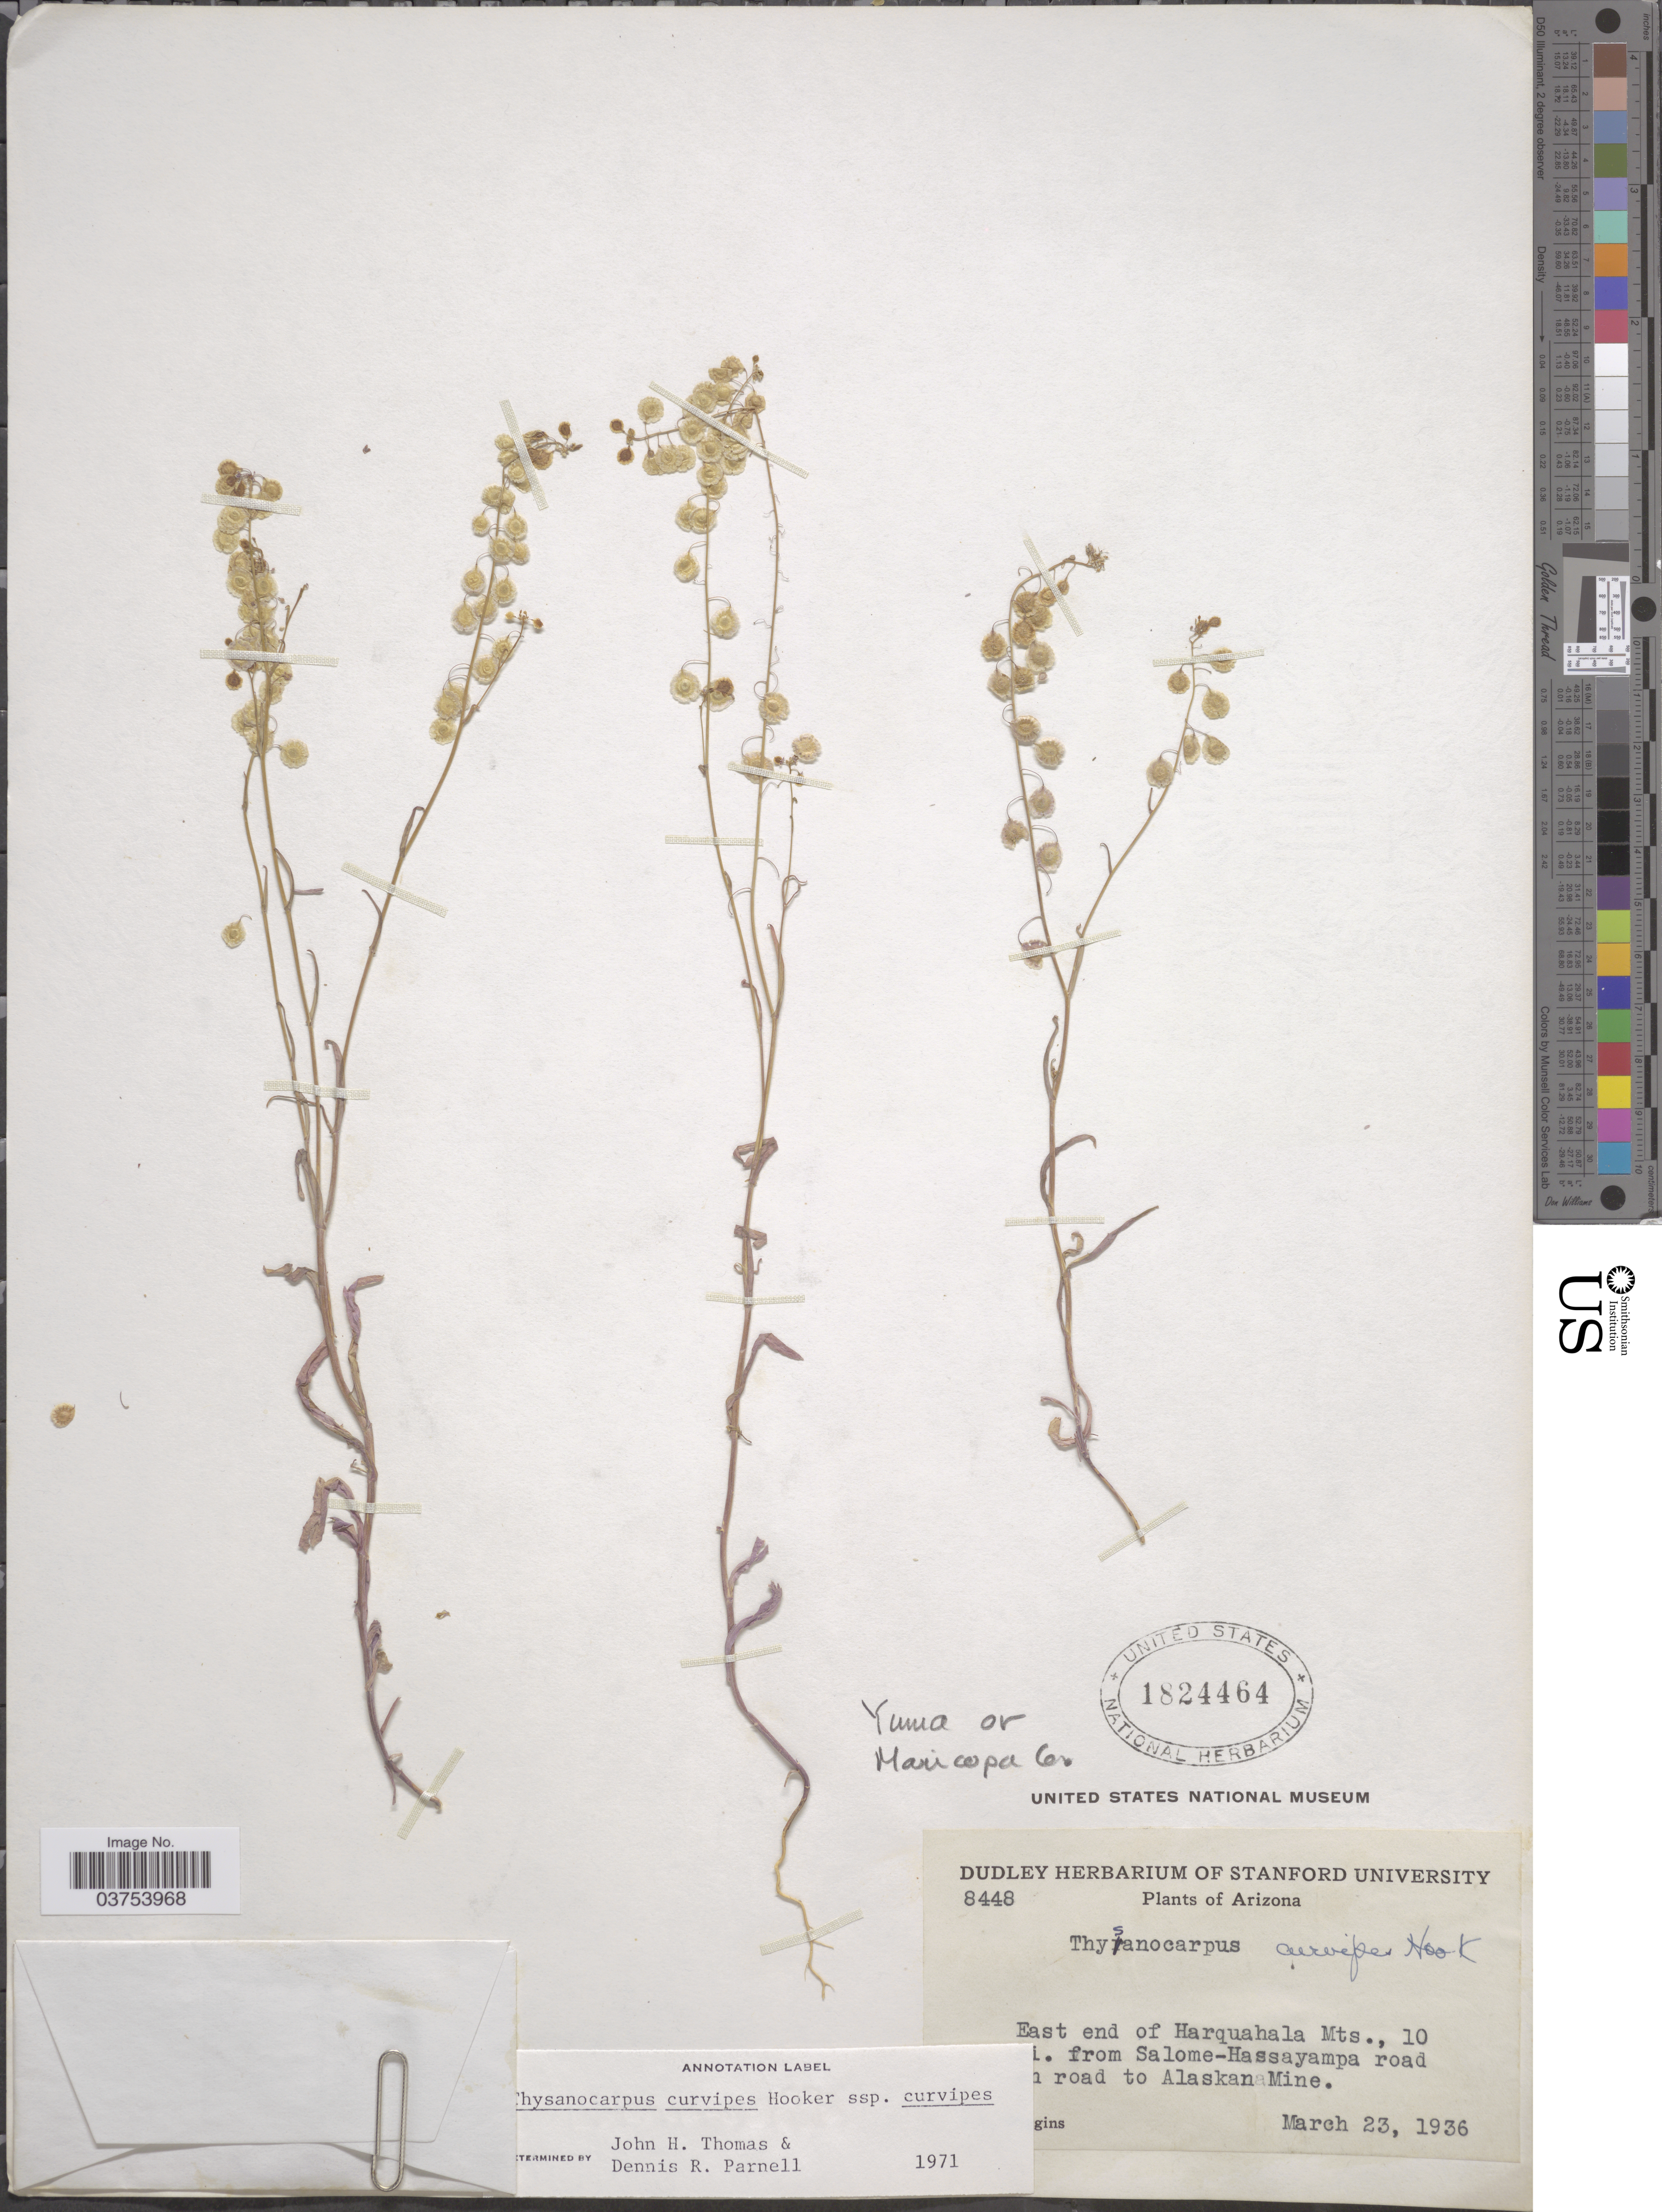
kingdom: Plantae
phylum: Tracheophyta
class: Magnoliopsida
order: Brassicales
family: Brassicaceae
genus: Thysanocarpus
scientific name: Thysanocarpus curvipes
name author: Hook.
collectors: I. L. Wiggins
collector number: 8448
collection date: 1936-03-23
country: United States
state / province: Arizona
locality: Yuma or Maricopa Co. East end of Harquahala Mts., 10 mi. from Salome-Hassayampa road on road to Alaskan Mine.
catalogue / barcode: US 1824464